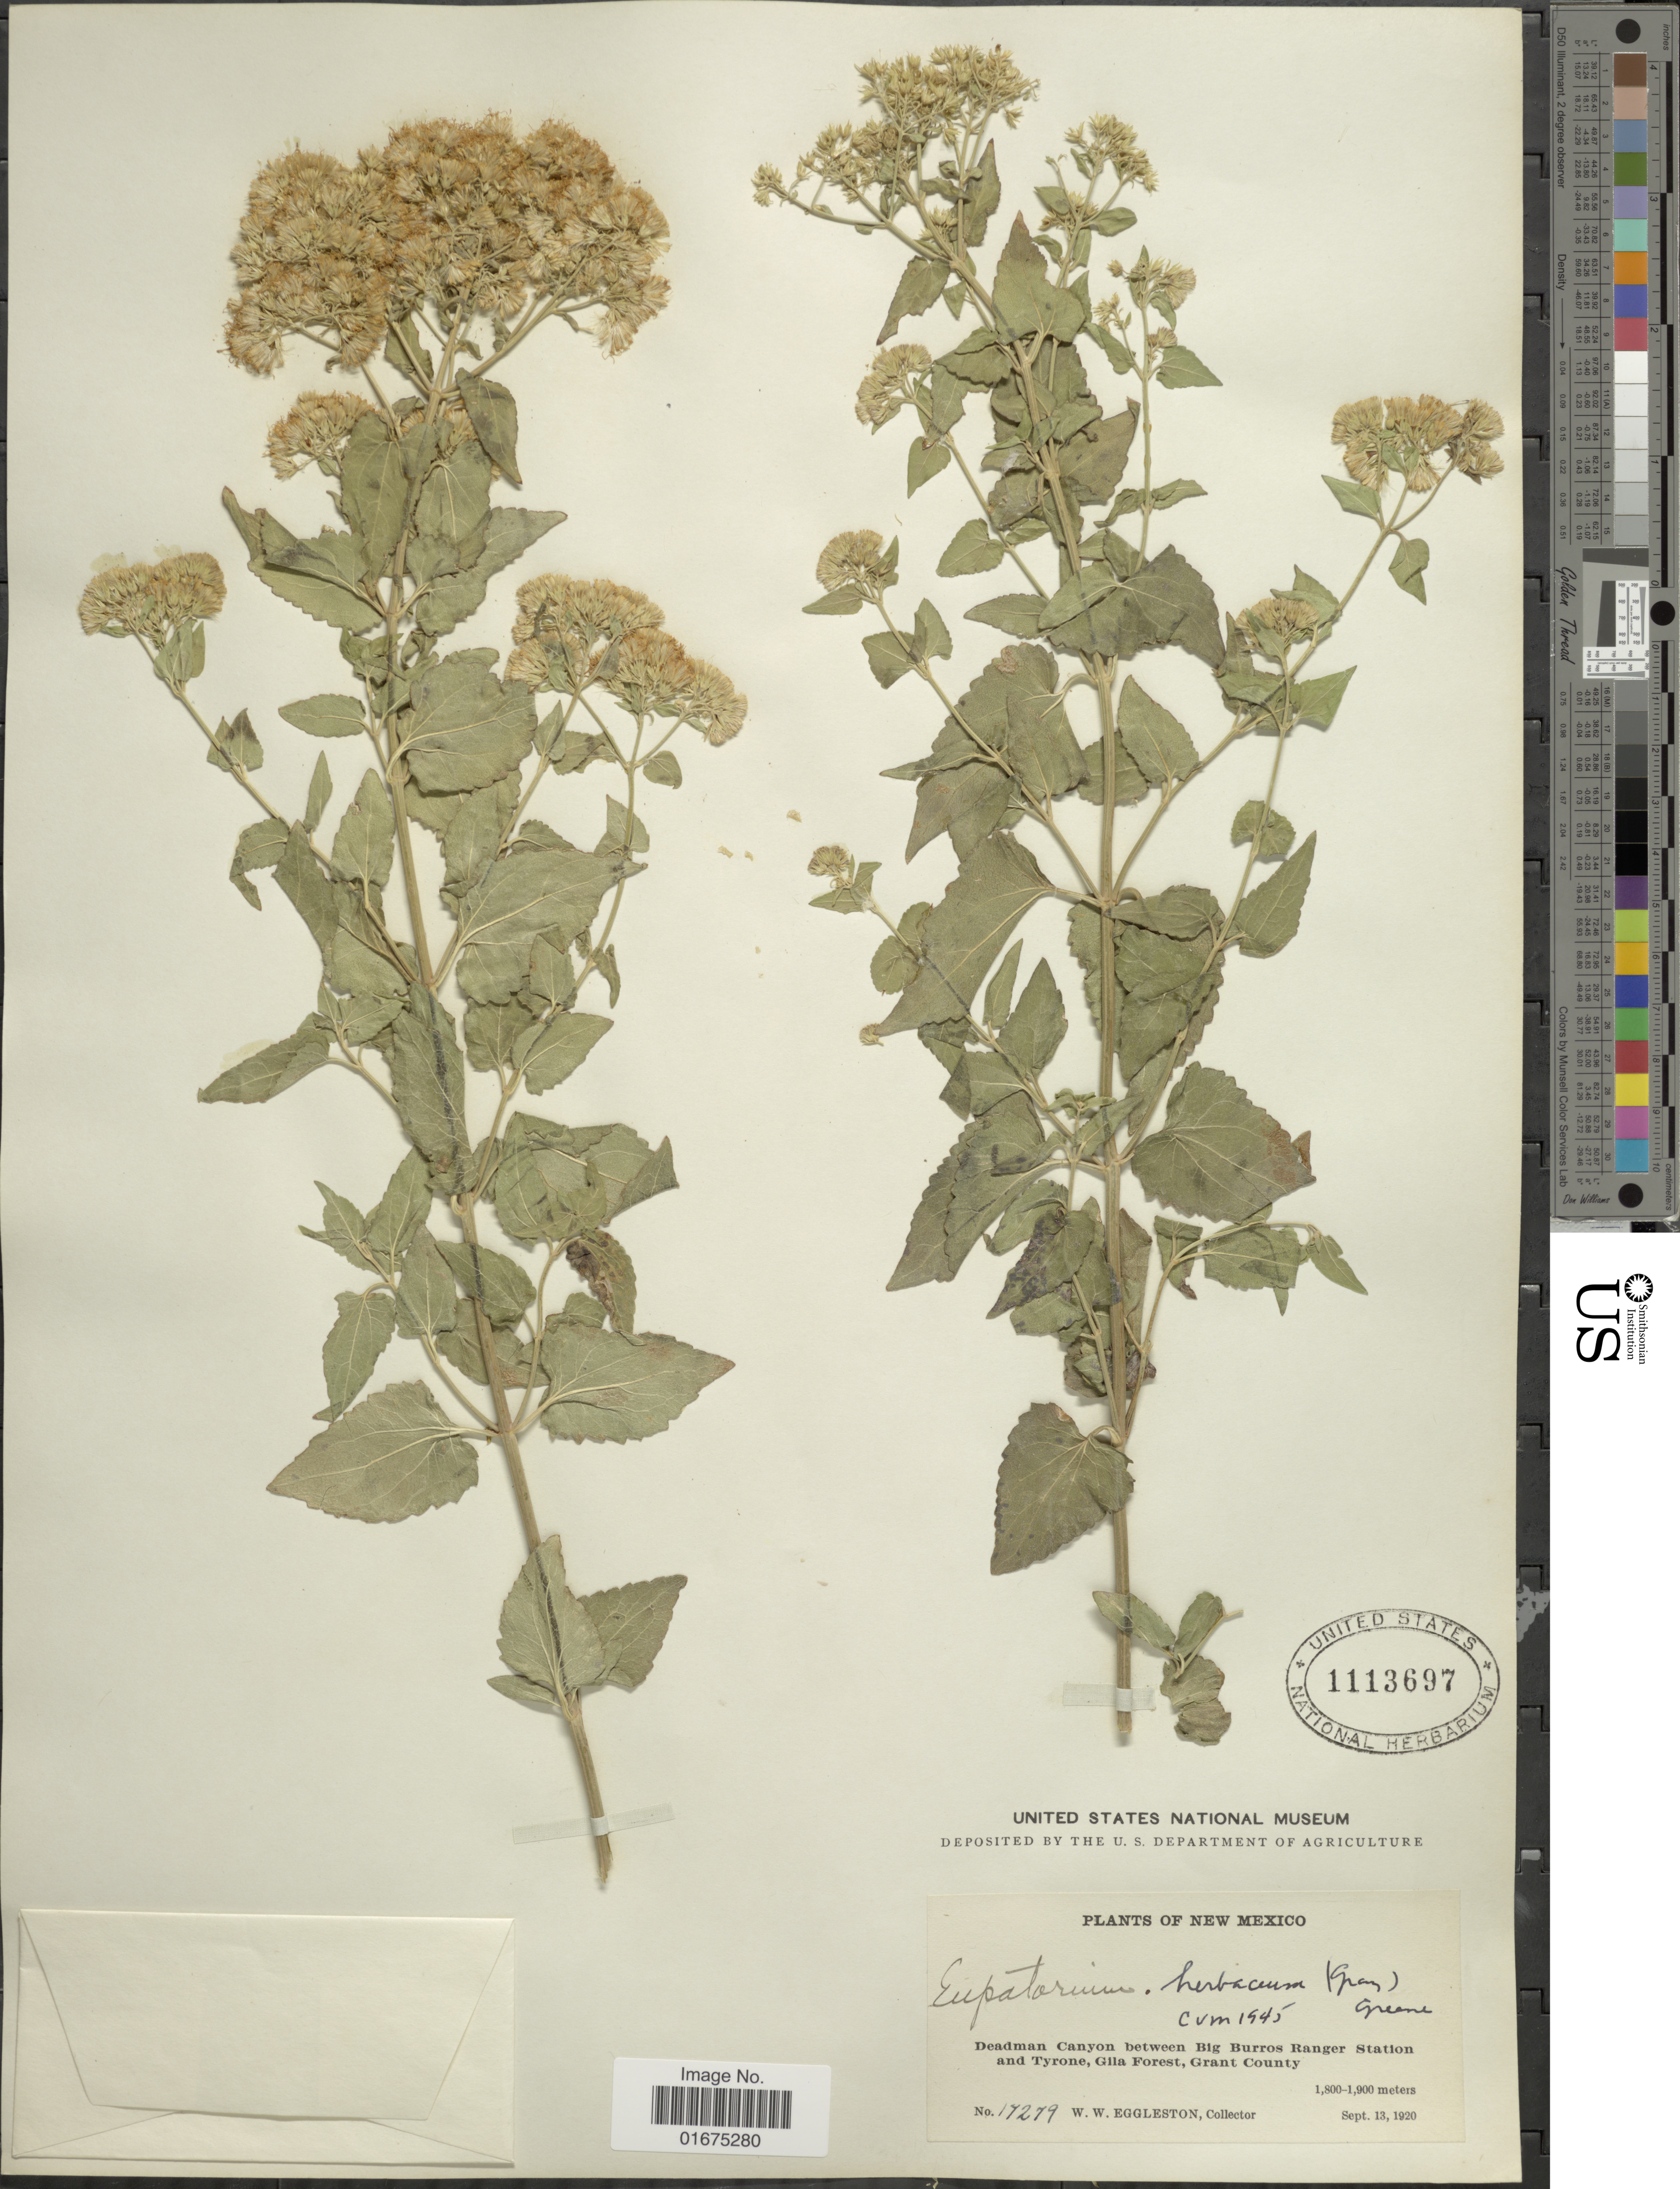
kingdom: Plantae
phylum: Tracheophyta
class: Magnoliopsida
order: Asterales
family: Asteraceae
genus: Ageratina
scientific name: Ageratina herbacea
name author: (A. Gray) R.M. King & H. Rob.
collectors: W. W. Eggleston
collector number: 17279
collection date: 1920-09-13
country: United States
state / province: New Mexico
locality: Deadman Canyon between Big Burros Ranger Station and Tyrone, Gila Forest, Grant County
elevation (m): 1800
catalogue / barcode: US 1113697